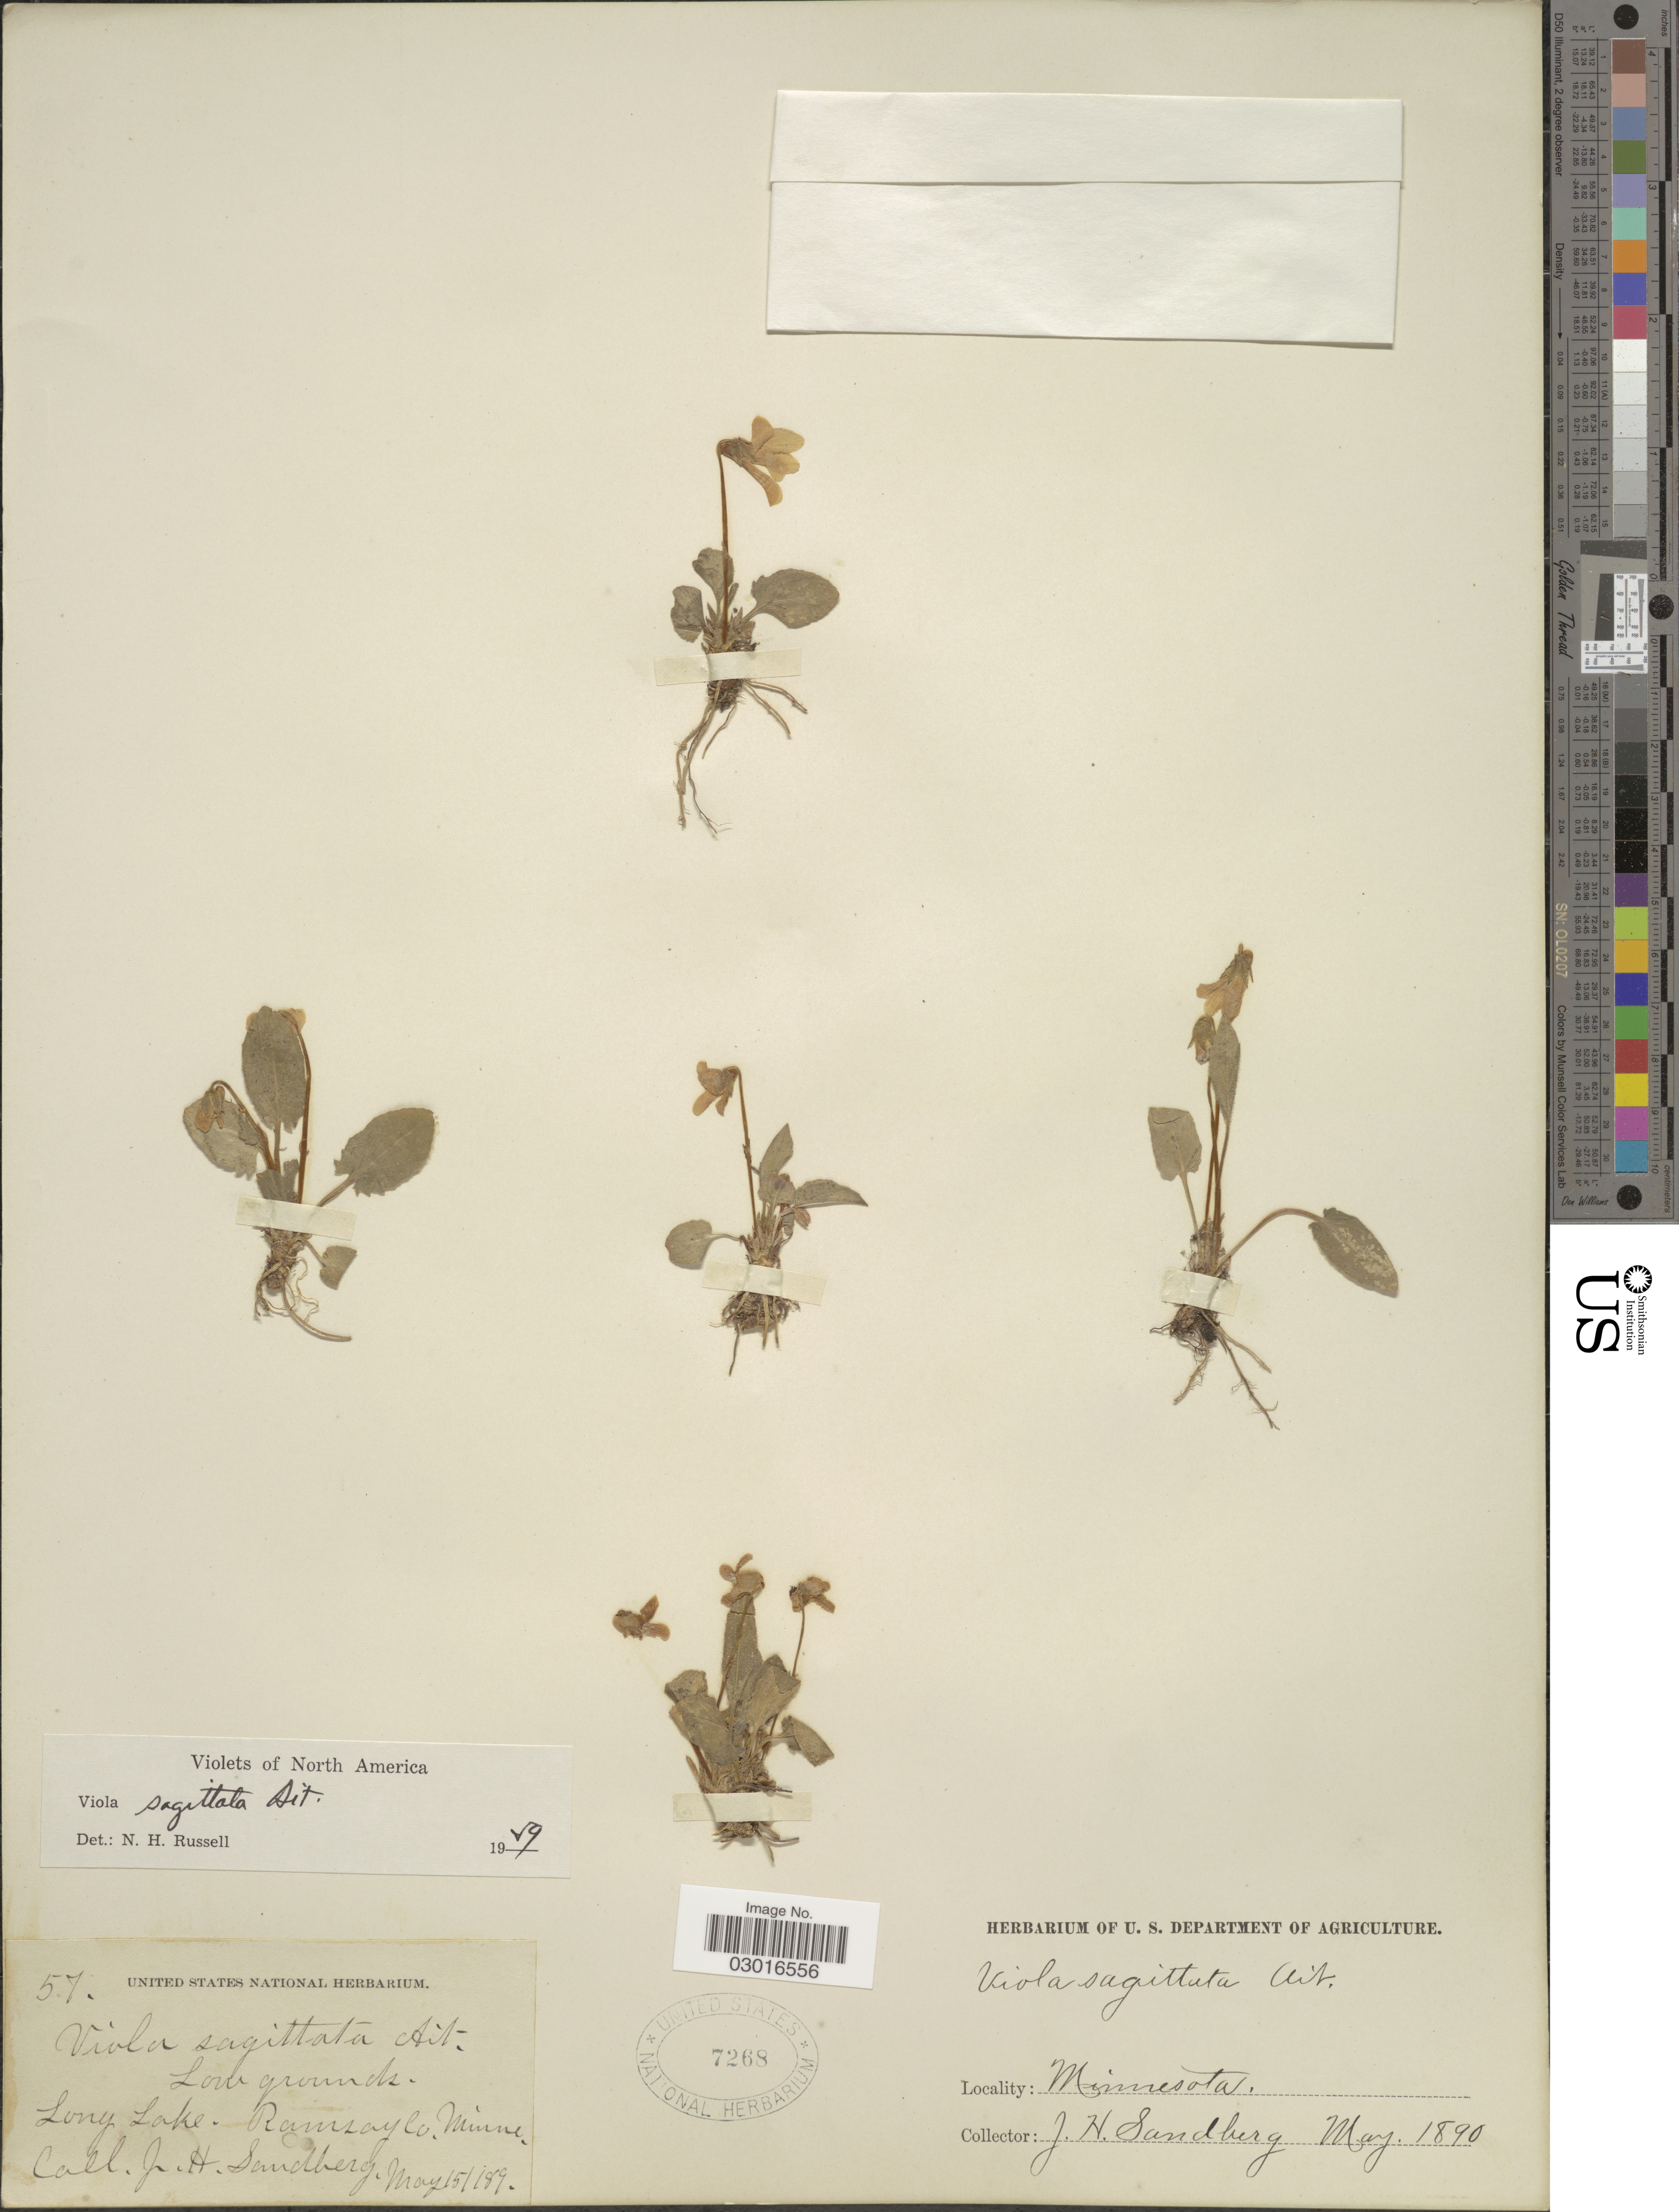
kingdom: Plantae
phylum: Tracheophyta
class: Magnoliopsida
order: Malpighiales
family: Violaceae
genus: Viola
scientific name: Viola sagittata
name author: Aiton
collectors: J. H. Sandberg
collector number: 57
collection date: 1890-05-15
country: United States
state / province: Minnesota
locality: Low grounds. Lony Lake. Ramsay Co.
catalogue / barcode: US 7268